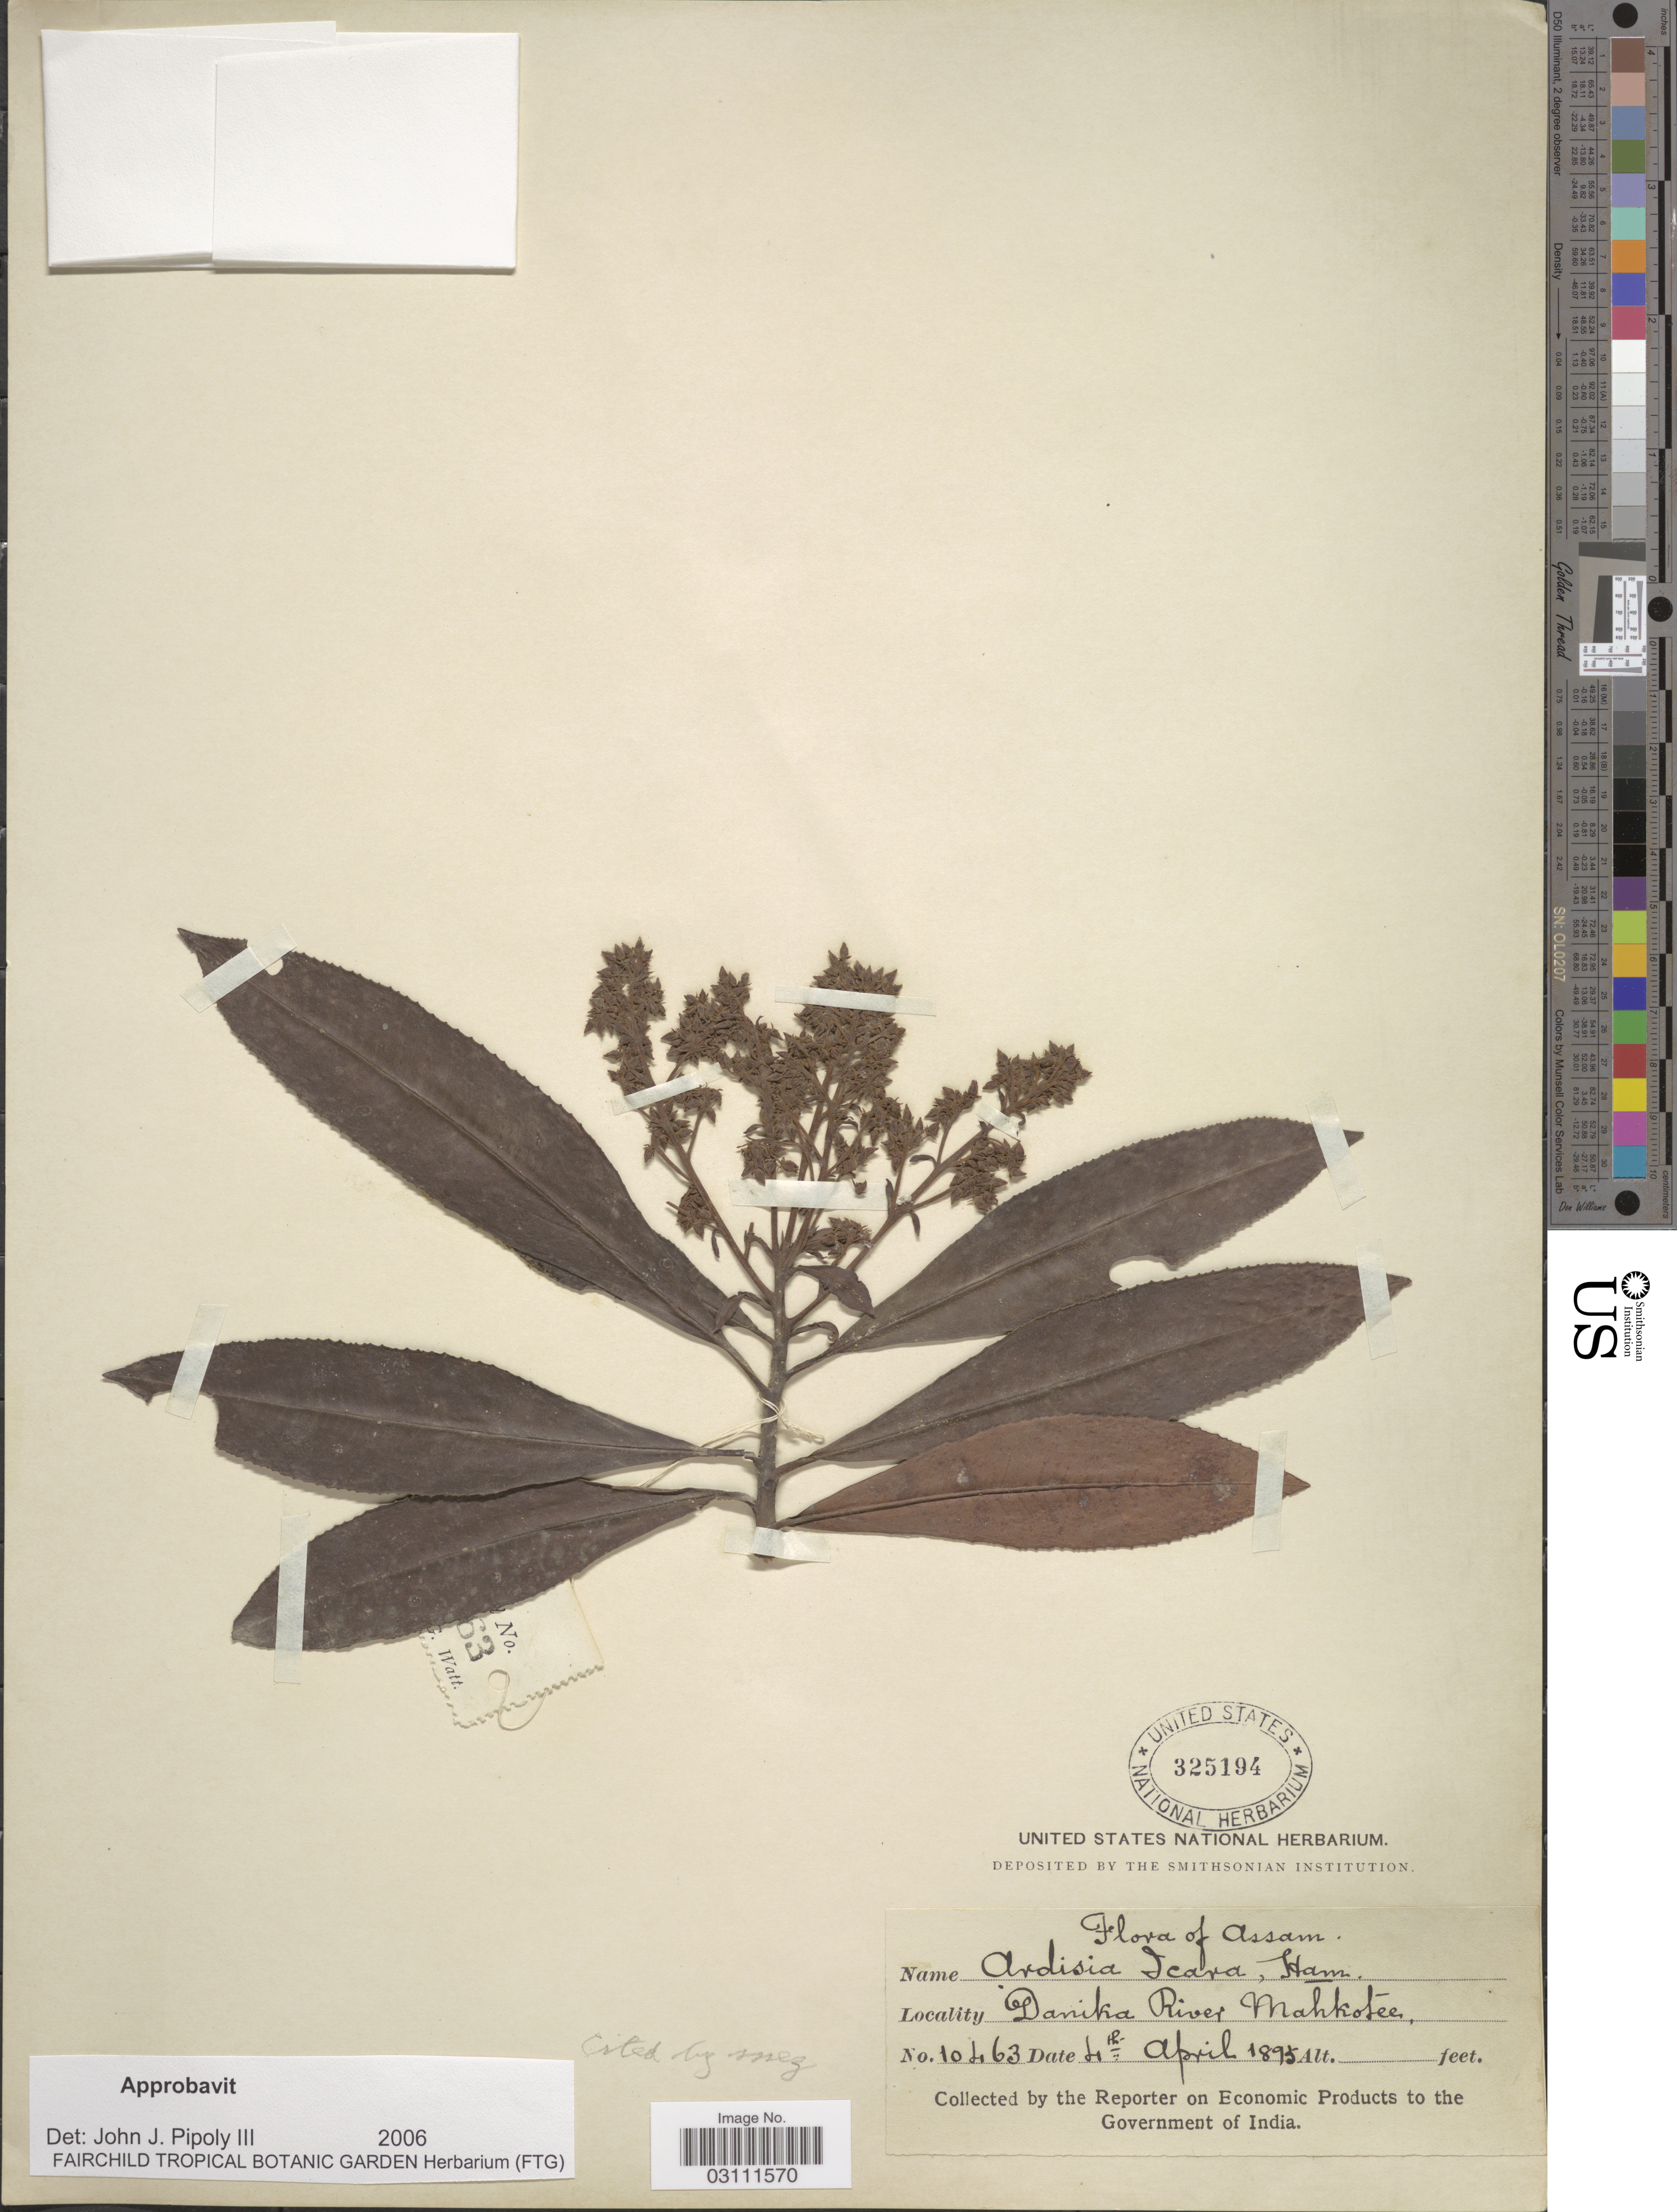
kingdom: Plantae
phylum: Tracheophyta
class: Magnoliopsida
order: Ericales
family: Primulaceae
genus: Ardisia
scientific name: Ardisia icara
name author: Wall. ex DC.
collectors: Reporter on Economic Products to the Government of India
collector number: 10463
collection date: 1895-04-04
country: India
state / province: Assam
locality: Danika River Mahkotee.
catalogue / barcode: US 325194